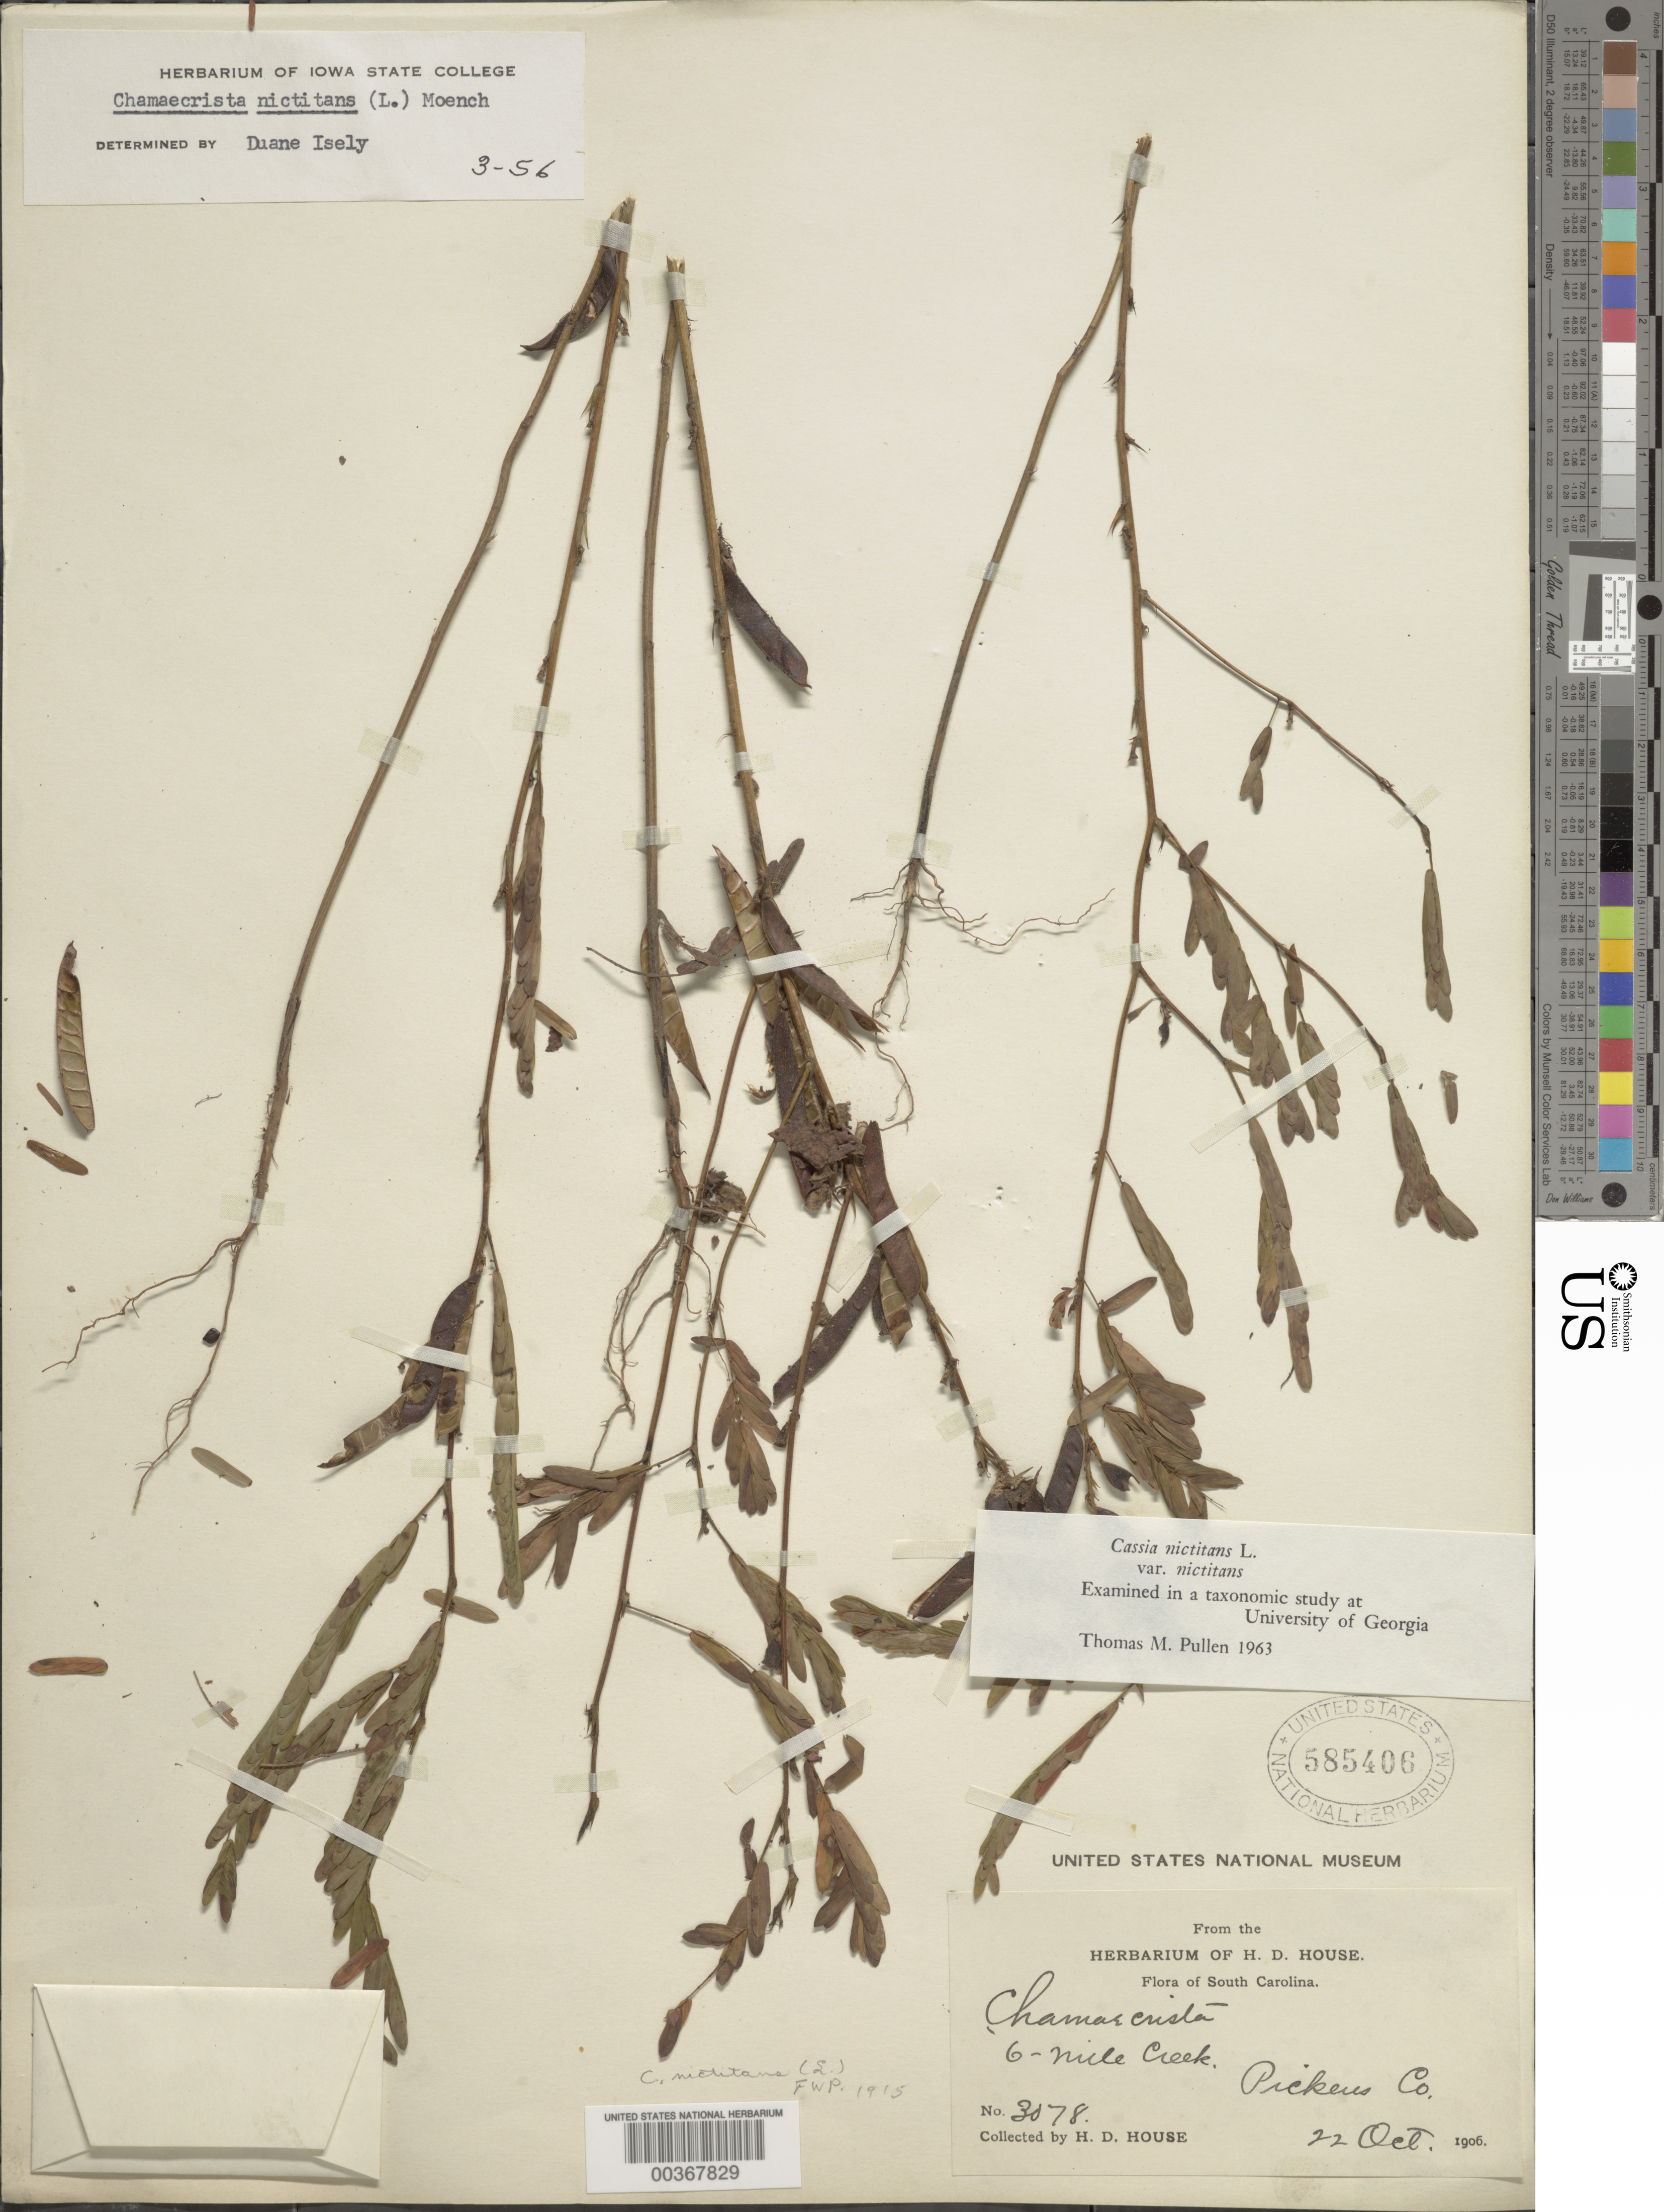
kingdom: Plantae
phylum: Tracheophyta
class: Magnoliopsida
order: Fabales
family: Fabaceae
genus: Chamaecrista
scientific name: Chamaecrista nictitans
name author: (L.) Moench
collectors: H. D. House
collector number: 3078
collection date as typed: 22 Oct 1906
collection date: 1906-10-22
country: United States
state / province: South Carolina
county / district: Pickens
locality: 6 mile creek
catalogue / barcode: US 585406